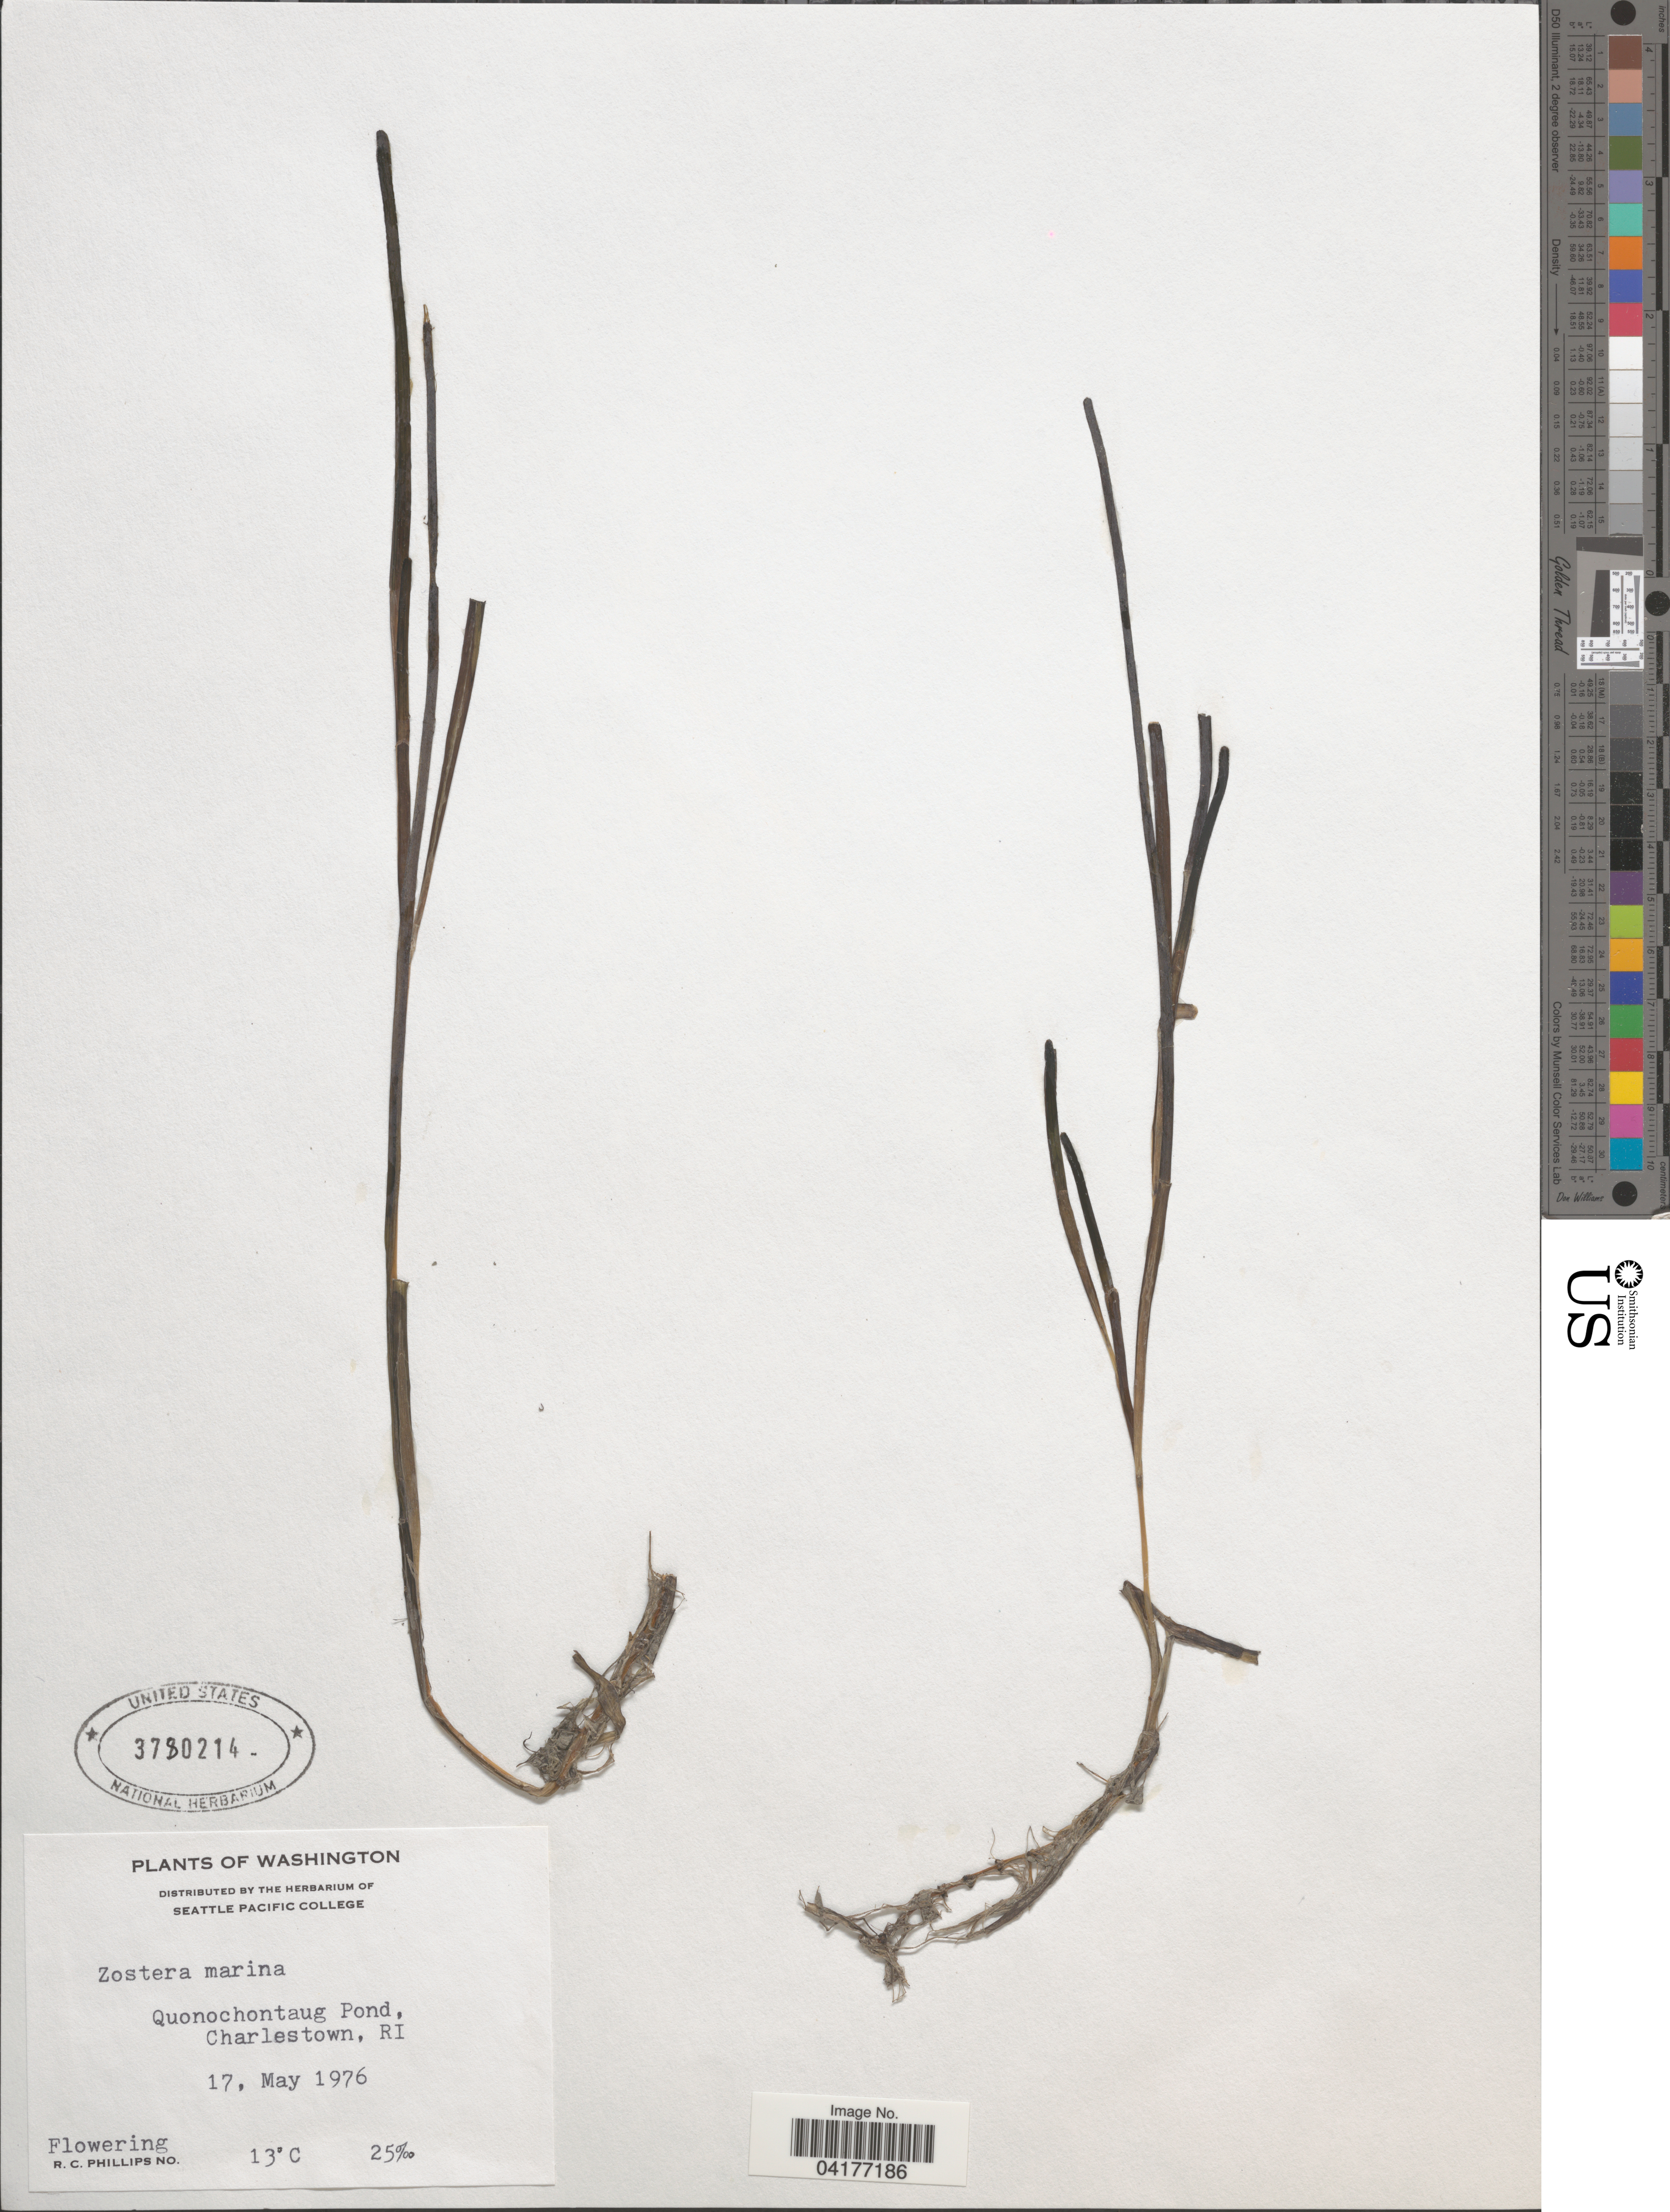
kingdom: Plantae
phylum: Tracheophyta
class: Liliopsida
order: Alismatales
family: Zosteraceae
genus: Zostera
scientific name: Zostera marina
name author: L.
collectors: R. C. Phillips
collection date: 1976-05-17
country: United States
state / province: Rhode Island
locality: Quonochontaug Pond, Charlestown.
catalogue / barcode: US 3780214